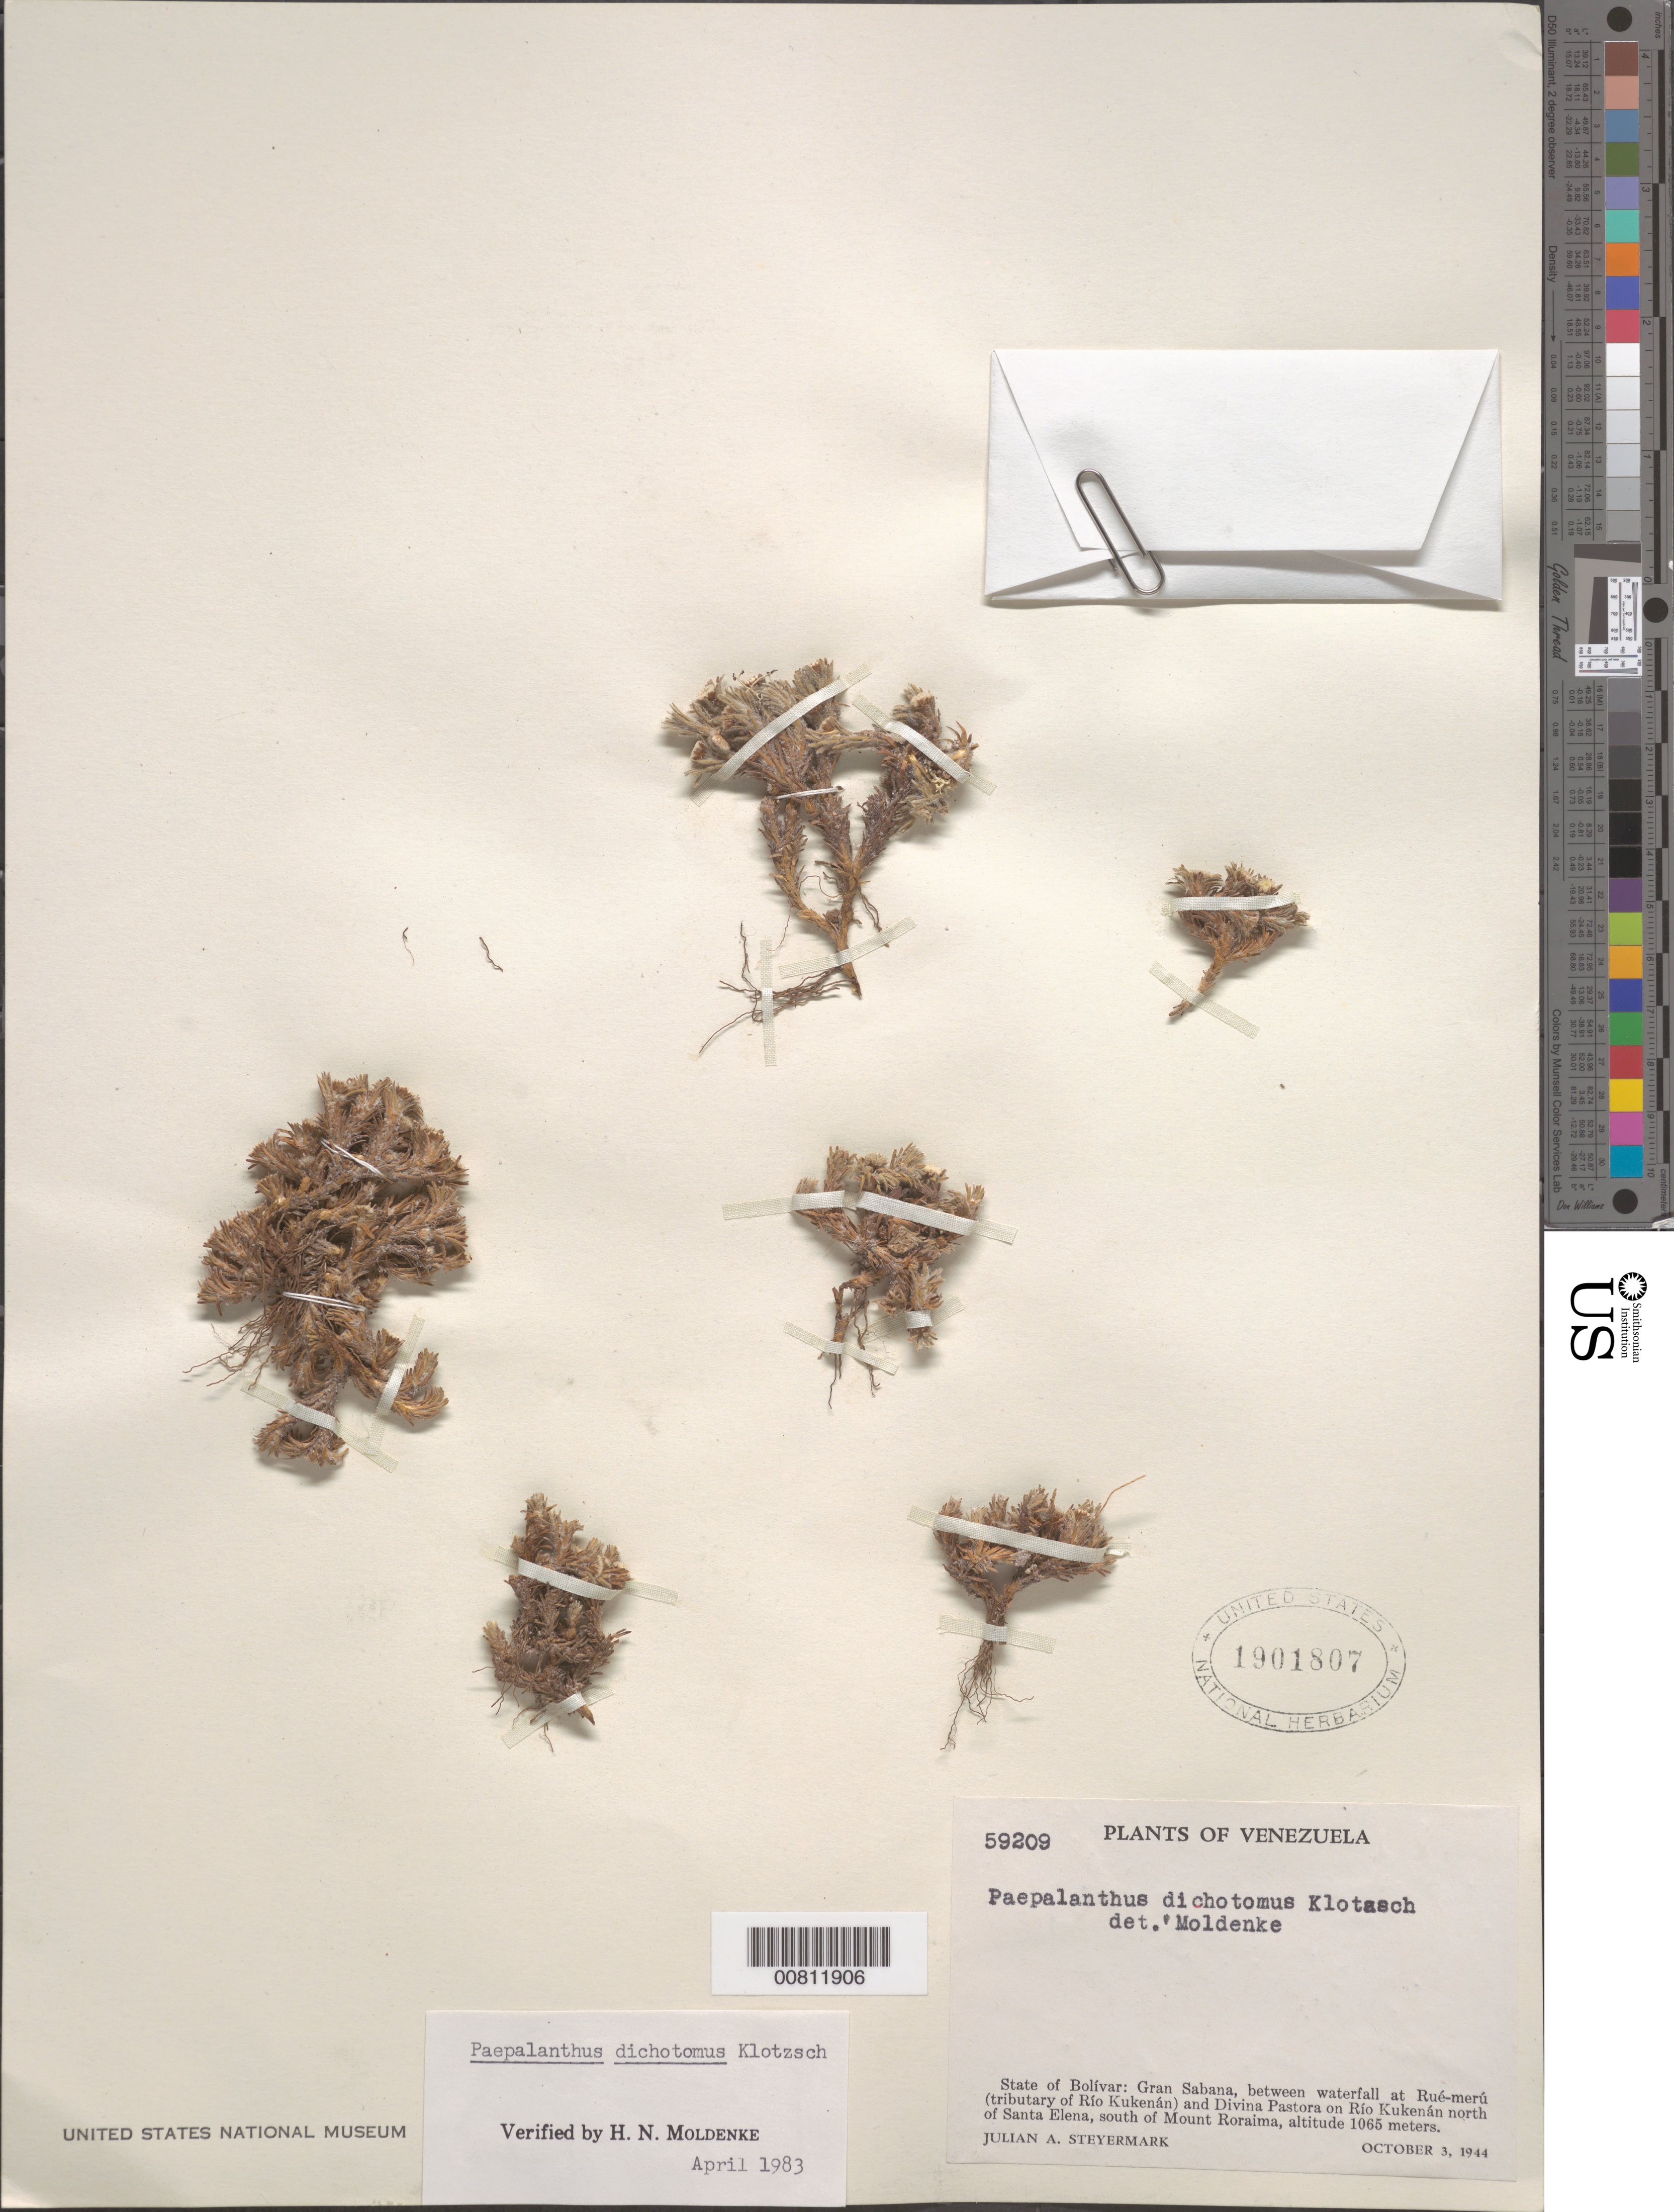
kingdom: Plantae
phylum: Tracheophyta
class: Liliopsida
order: Poales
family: Eriocaulaceae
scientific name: Giuliettia dichotoma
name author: (Klotzsch ex Körn.) Andrino & Sano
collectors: J. Steyermark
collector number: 59209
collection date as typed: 3-Oct-44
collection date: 1944-10-03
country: Venezuela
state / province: Bolívar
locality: Gran Sabana, between waterfall at Rué-merú (trib of Río Kukenán) and Divina Pastora on Río Kukenán, north of Santa Elena, south of Mount Roraima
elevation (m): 1065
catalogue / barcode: US 1901807